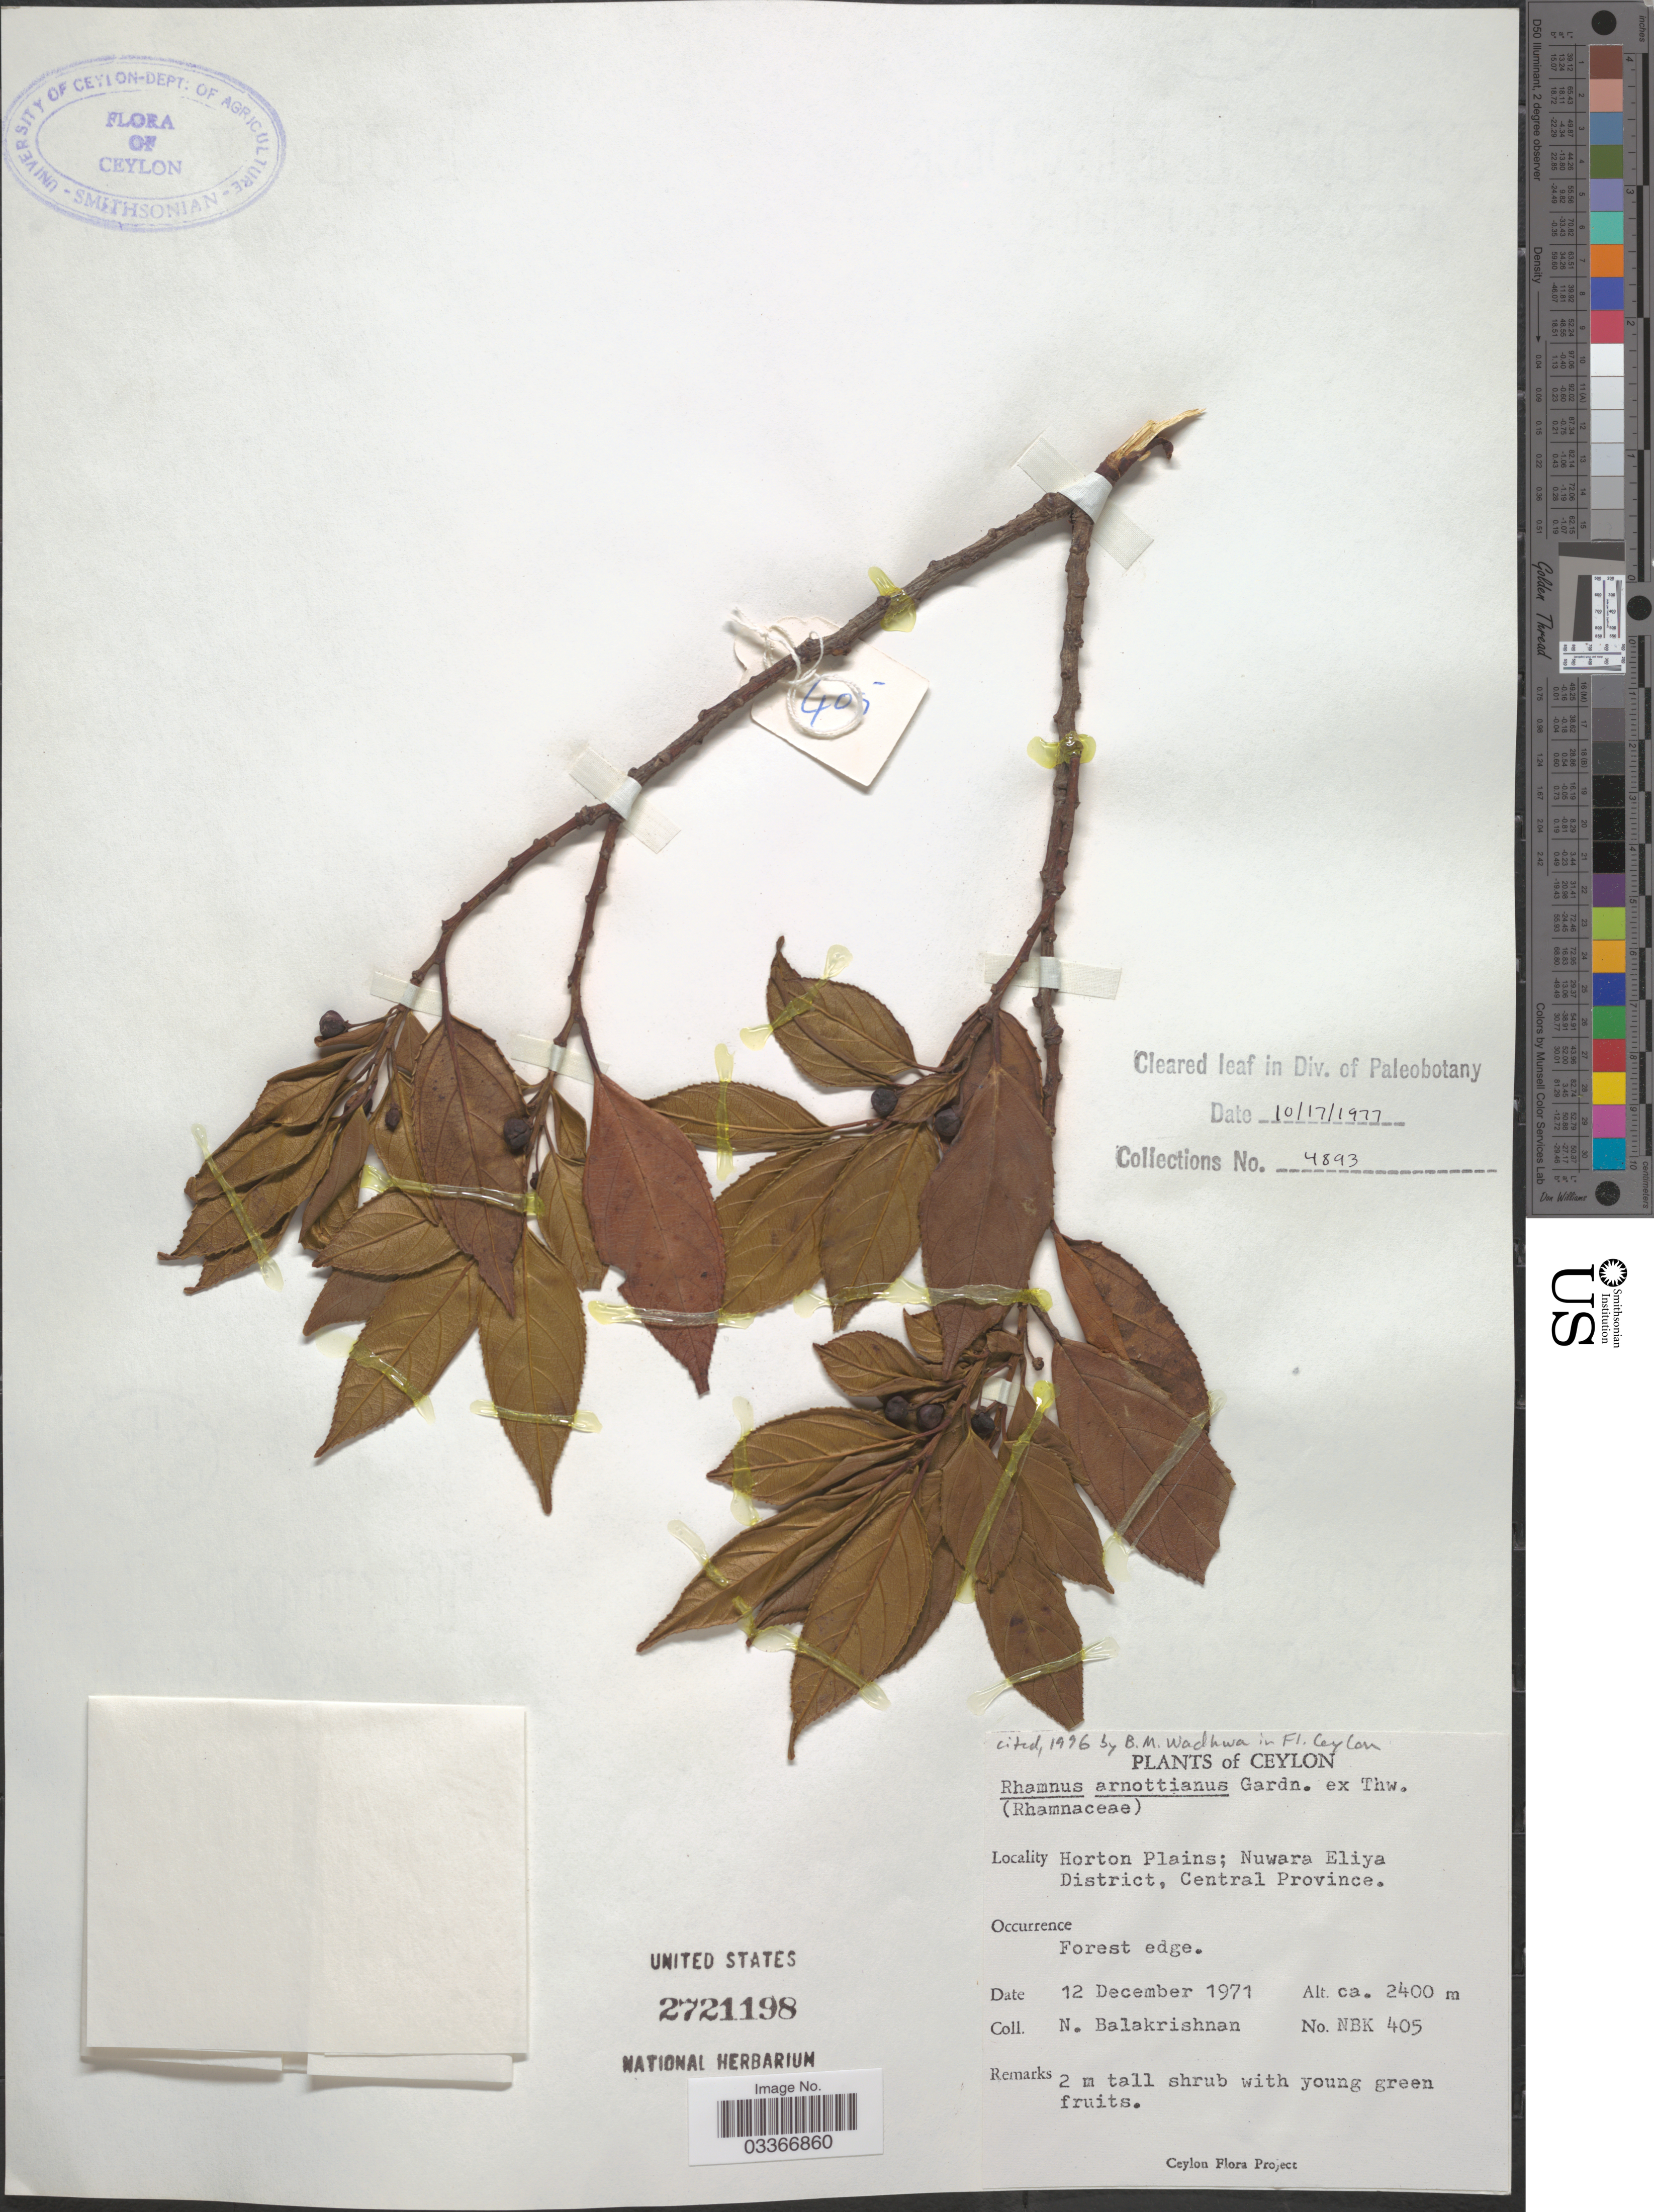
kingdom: Plantae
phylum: Tracheophyta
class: Magnoliopsida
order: Rosales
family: Rhamnaceae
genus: Rhamnus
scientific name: Rhamnus arnottiana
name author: Gardner ex Thwaites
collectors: N. Balakrishnan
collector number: NBK 405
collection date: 1971-12-12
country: Sri Lanka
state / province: Central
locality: Ceylon. Horton Plains; Nuwara Eliya District.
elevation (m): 2400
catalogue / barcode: US 2721198